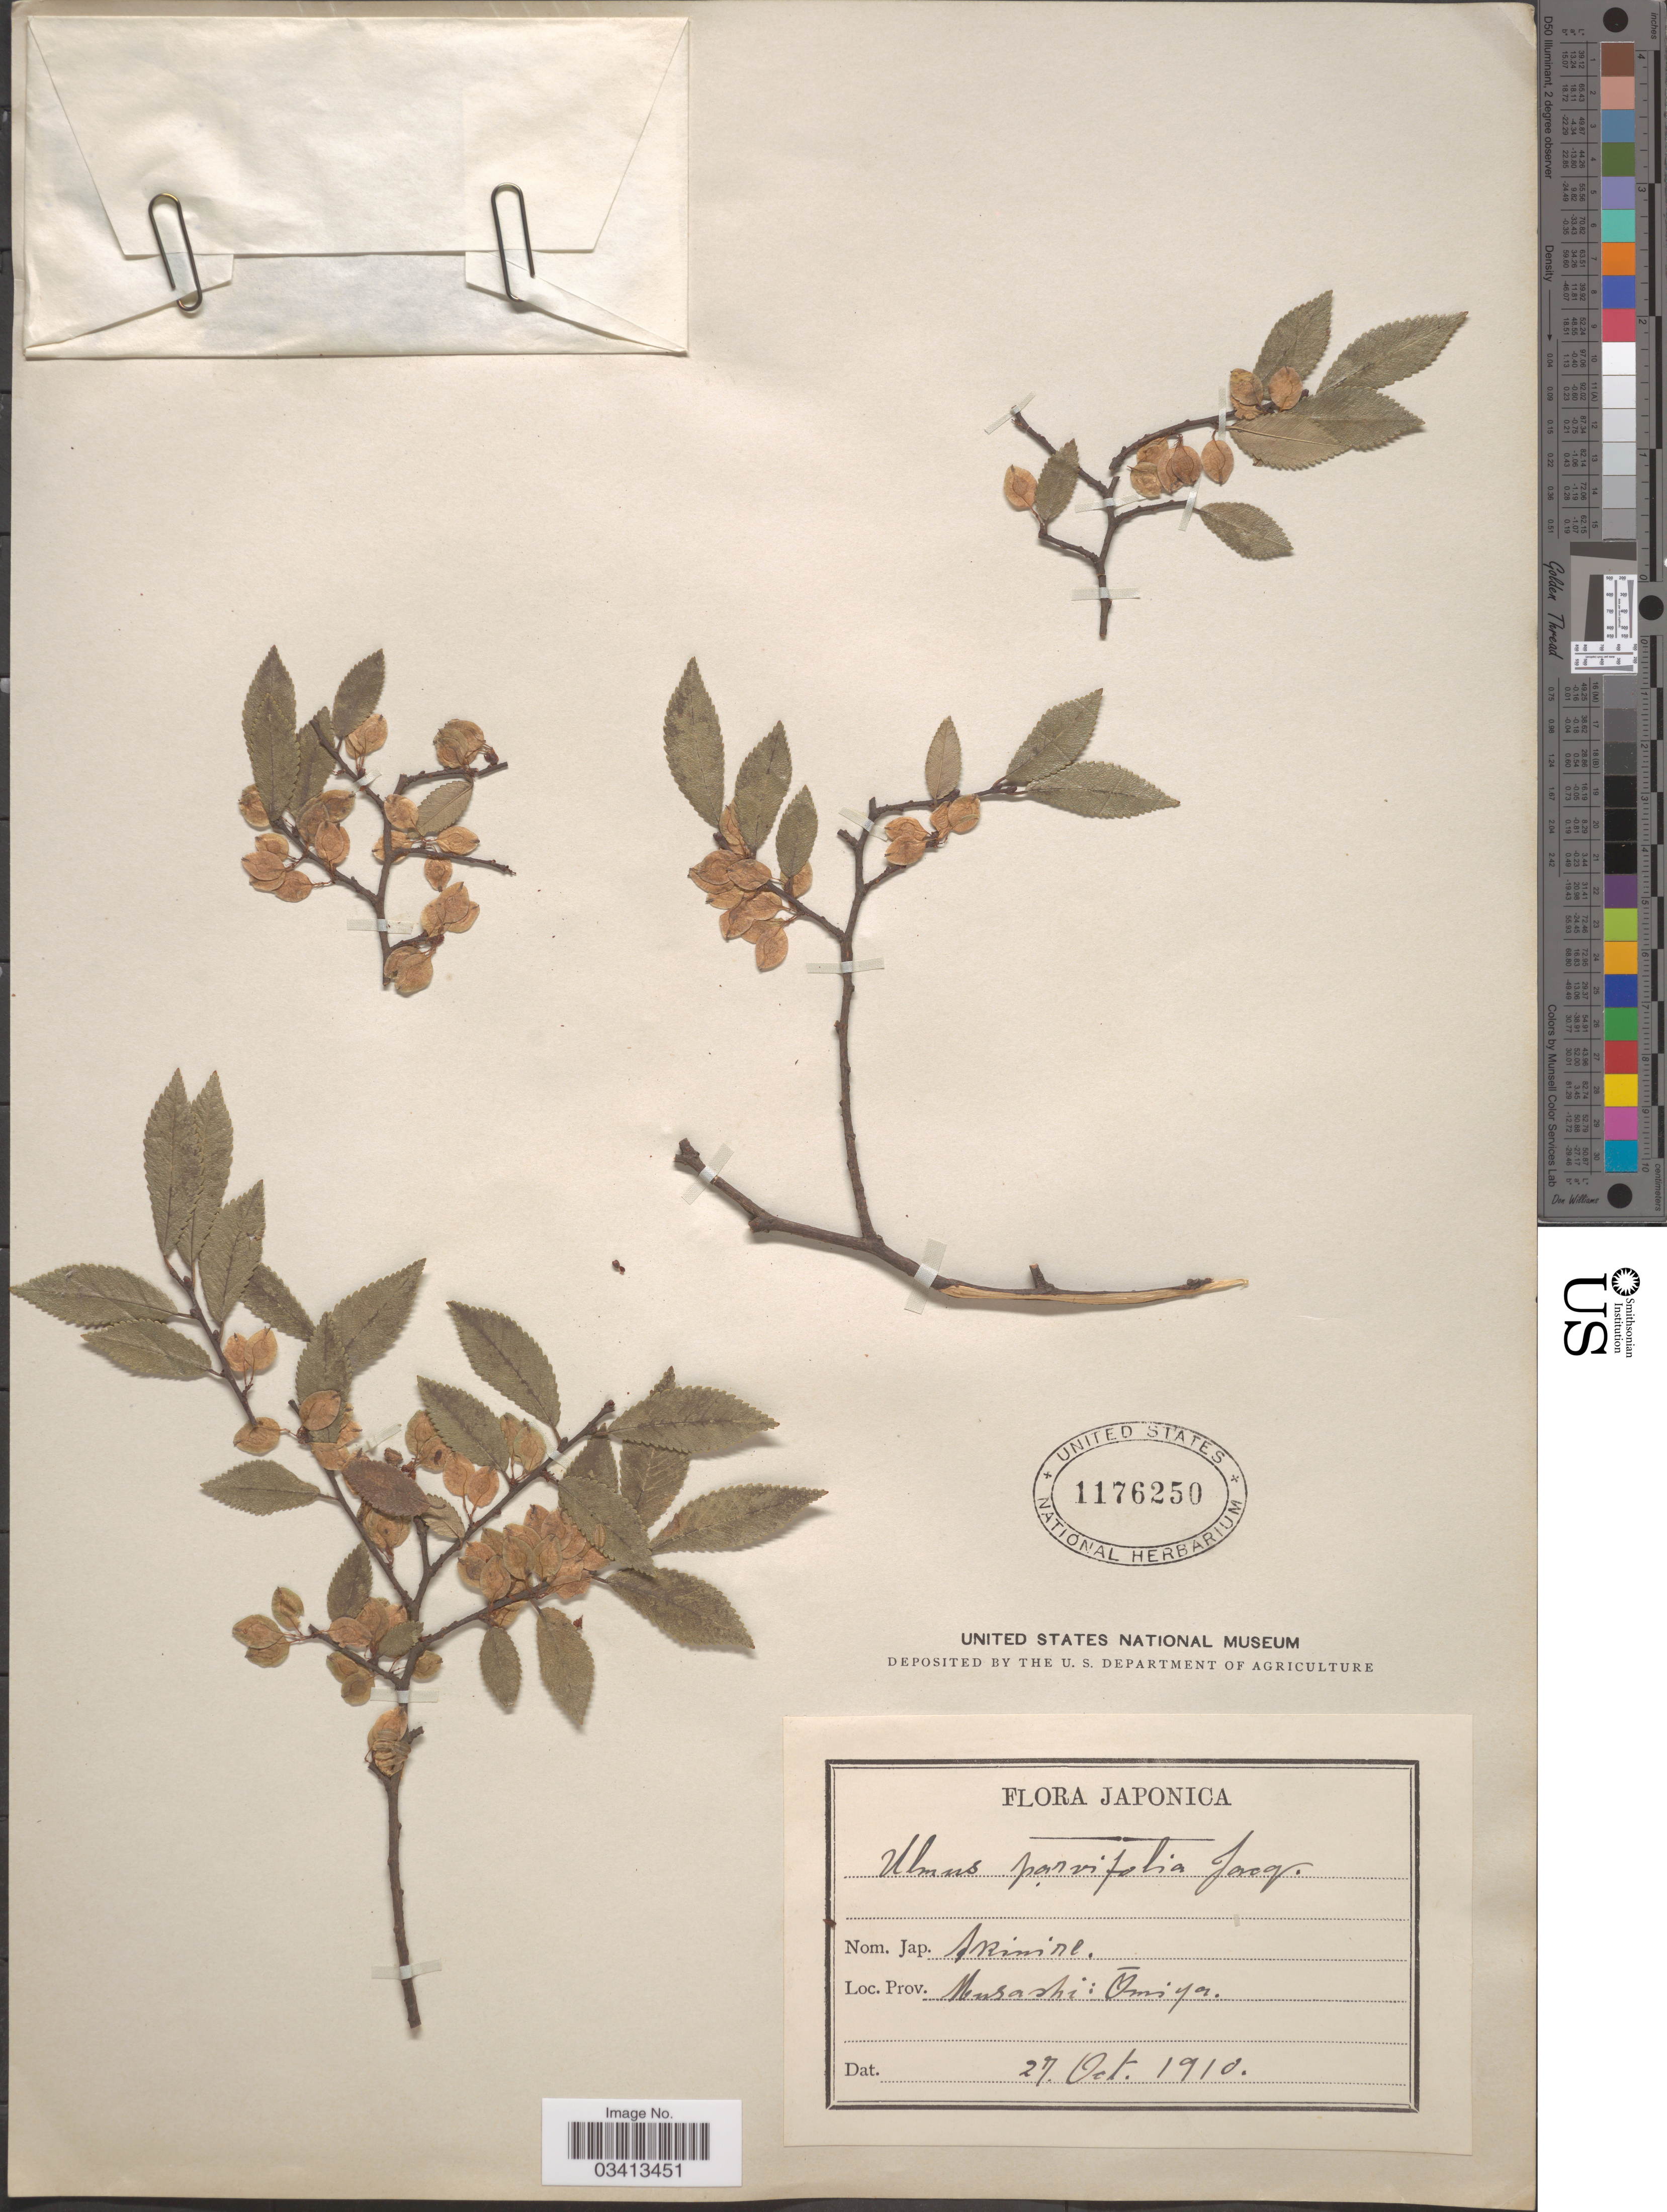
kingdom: Plantae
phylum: Tracheophyta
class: Magnoliopsida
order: Rosales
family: Ulmaceae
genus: Ulmus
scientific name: Ulmus parvifolia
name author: Jacq.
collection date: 1910-10-27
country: Japan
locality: Musashi: Ōmiya.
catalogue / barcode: US 1176250